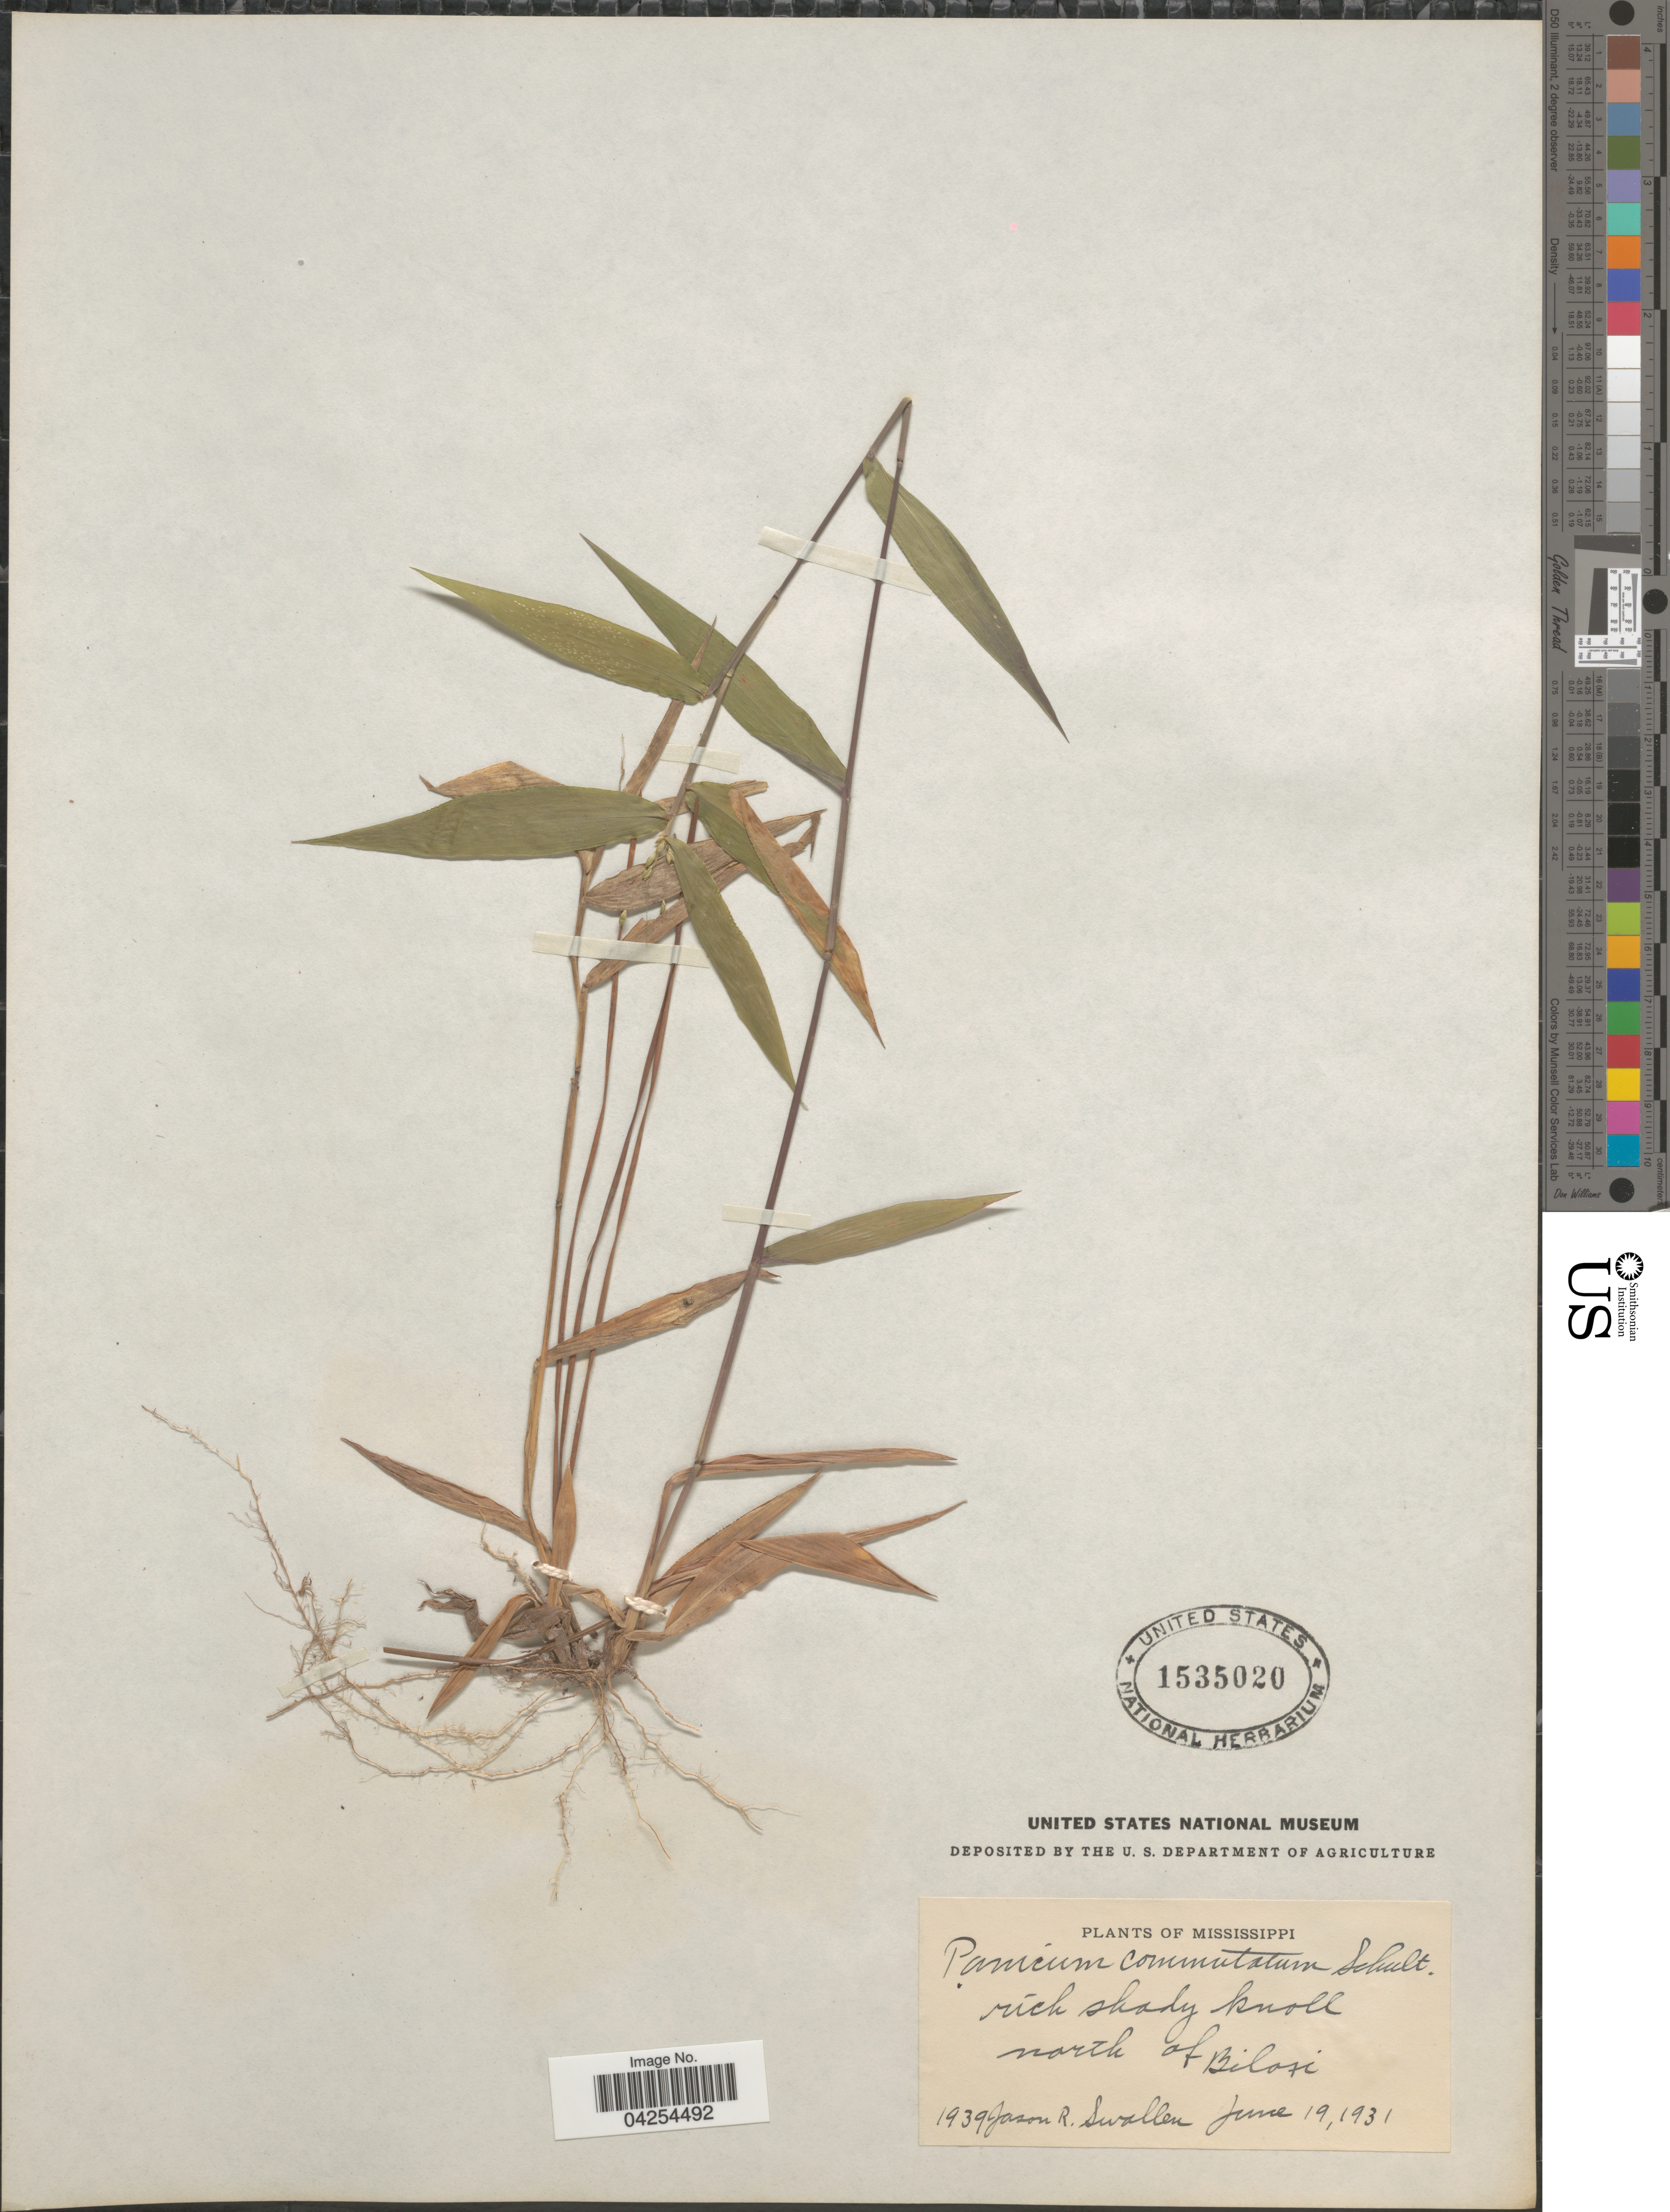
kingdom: Plantae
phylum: Tracheophyta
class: Liliopsida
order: Poales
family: Poaceae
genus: Dichanthelium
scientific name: Dichanthelium commutatum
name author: (Schult.) Gould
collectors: J. R. Swallen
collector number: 1939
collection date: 1931-06-19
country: United States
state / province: Mississippi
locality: Rich shady knoll north of Biloxi.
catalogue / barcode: US 1535020